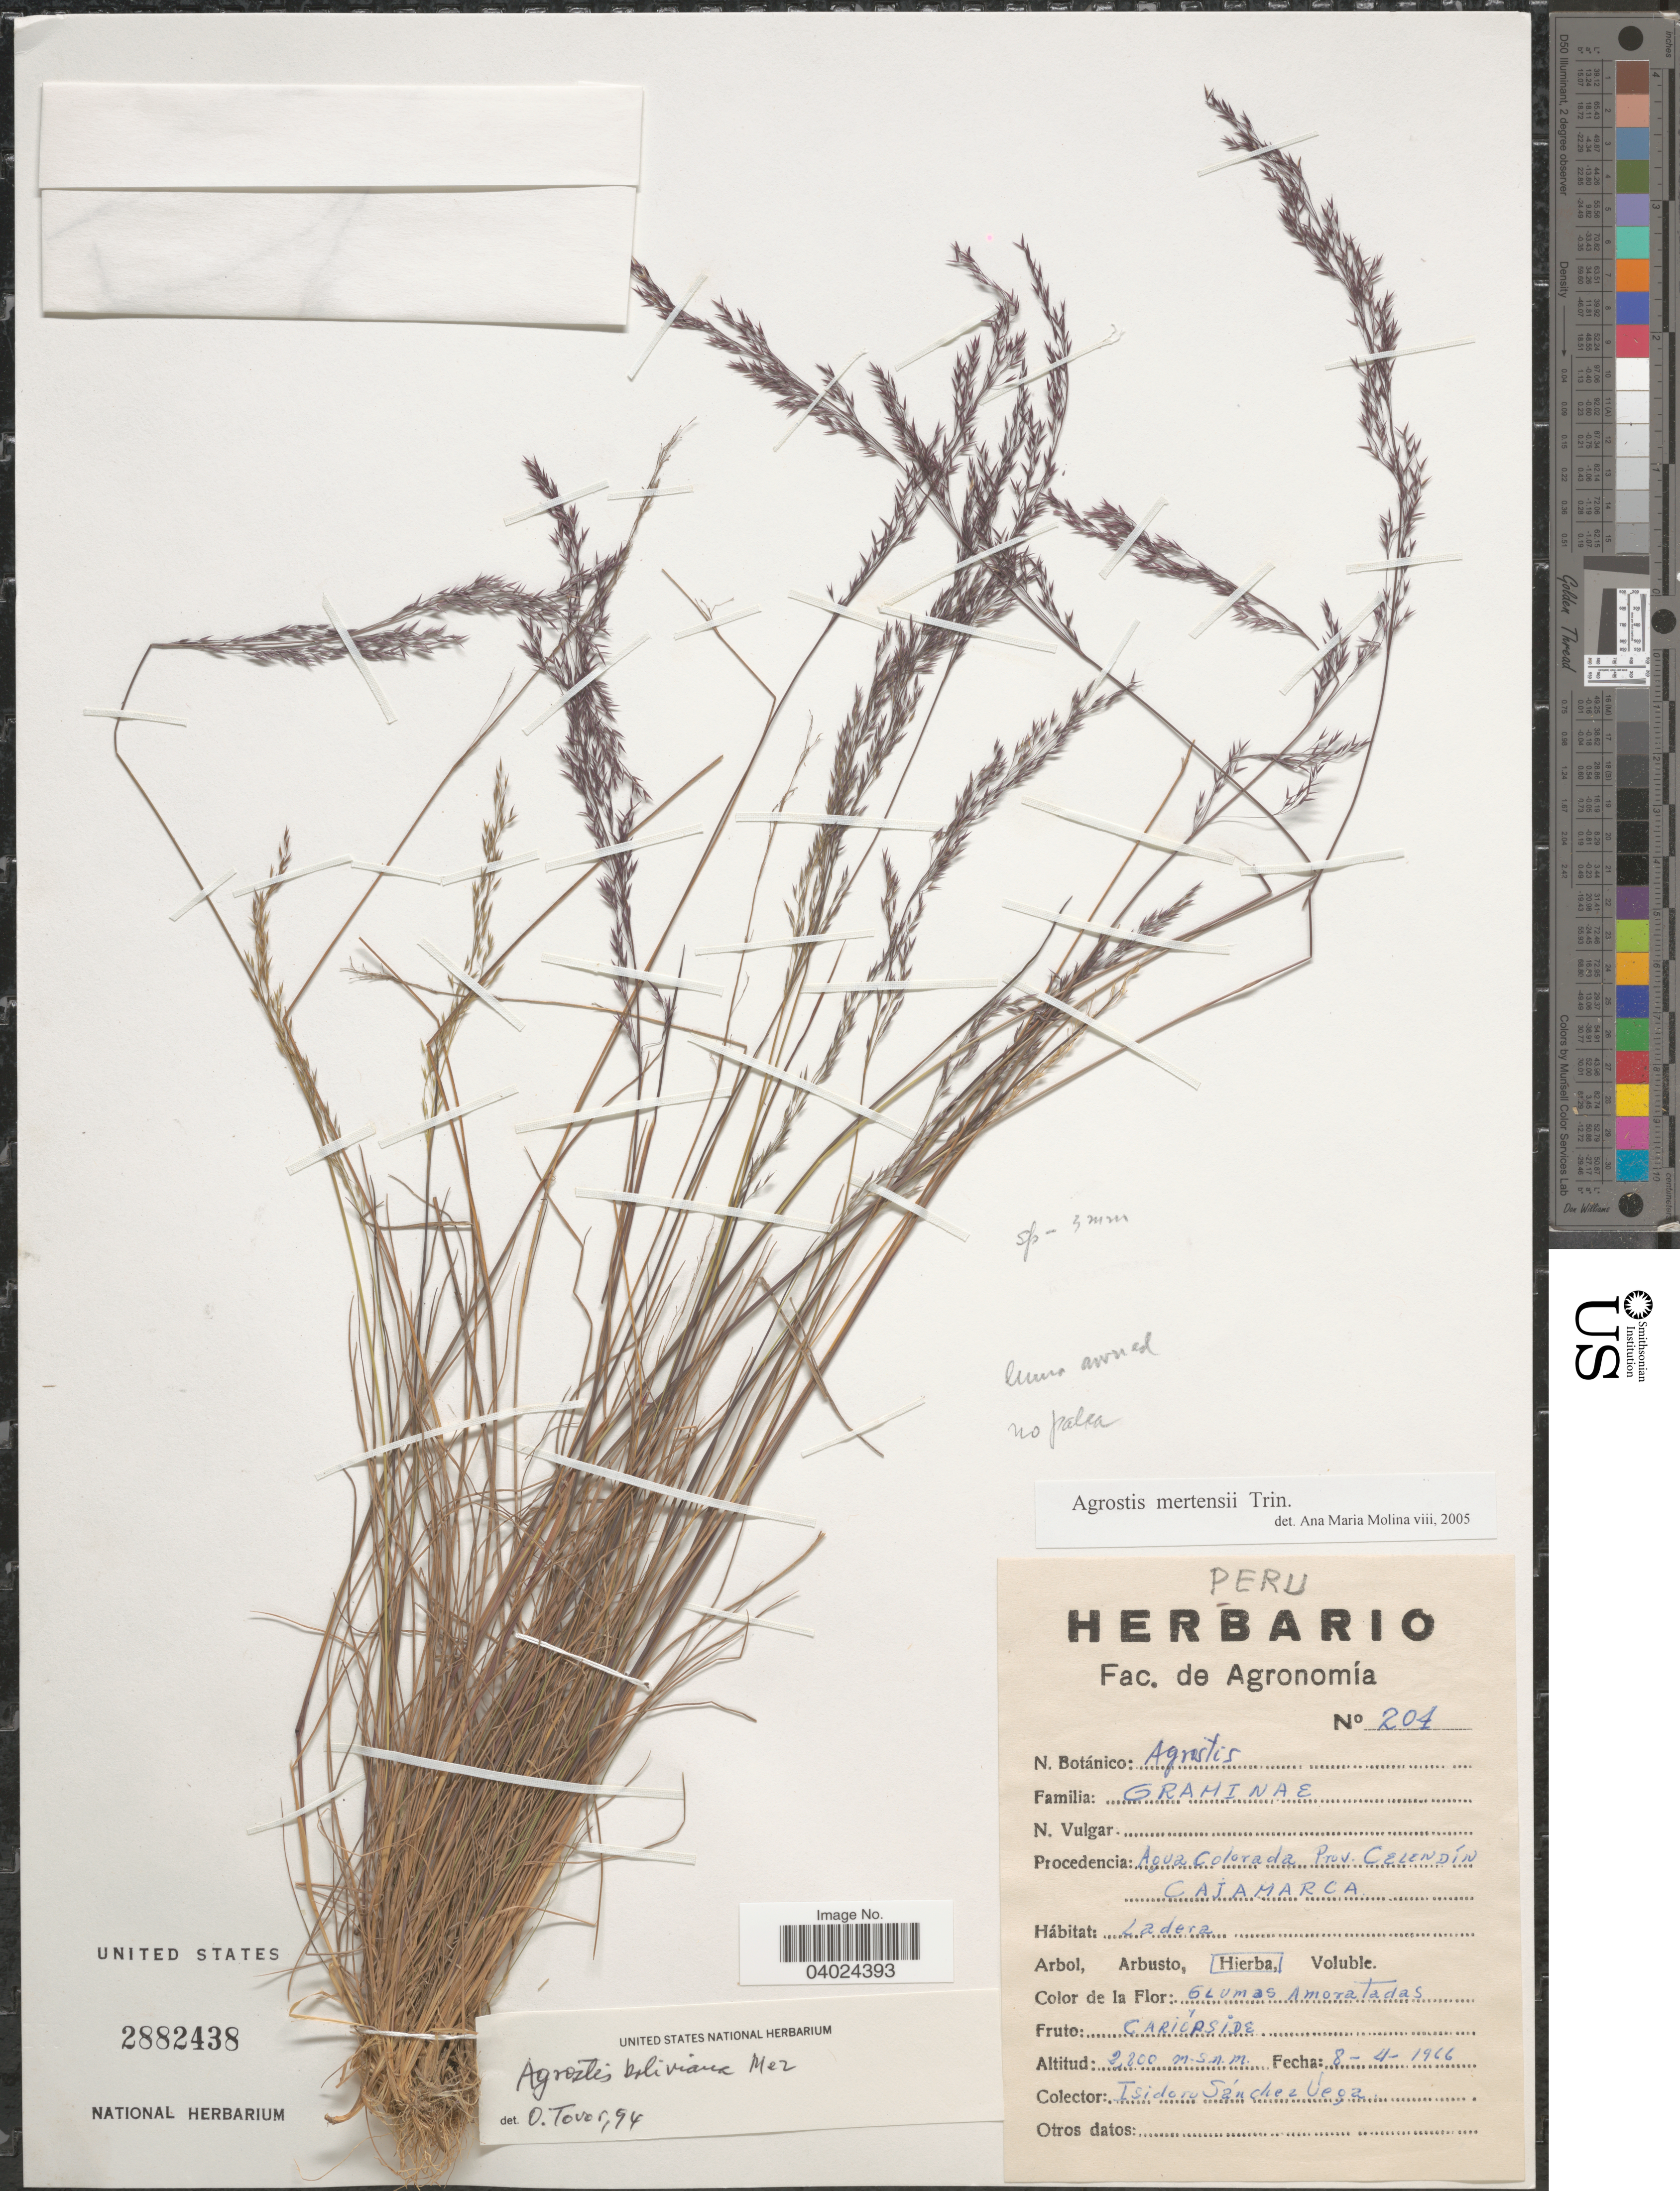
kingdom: Plantae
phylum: Tracheophyta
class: Liliopsida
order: Poales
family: Poaceae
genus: Agrostis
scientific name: Agrostis mertensii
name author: Trin.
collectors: I. M. Sánchez Vega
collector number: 204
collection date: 1966-04-08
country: Peru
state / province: Cajamarca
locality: Agua Colorada. Prov. Celendín.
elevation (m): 2800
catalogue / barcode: US 2882438